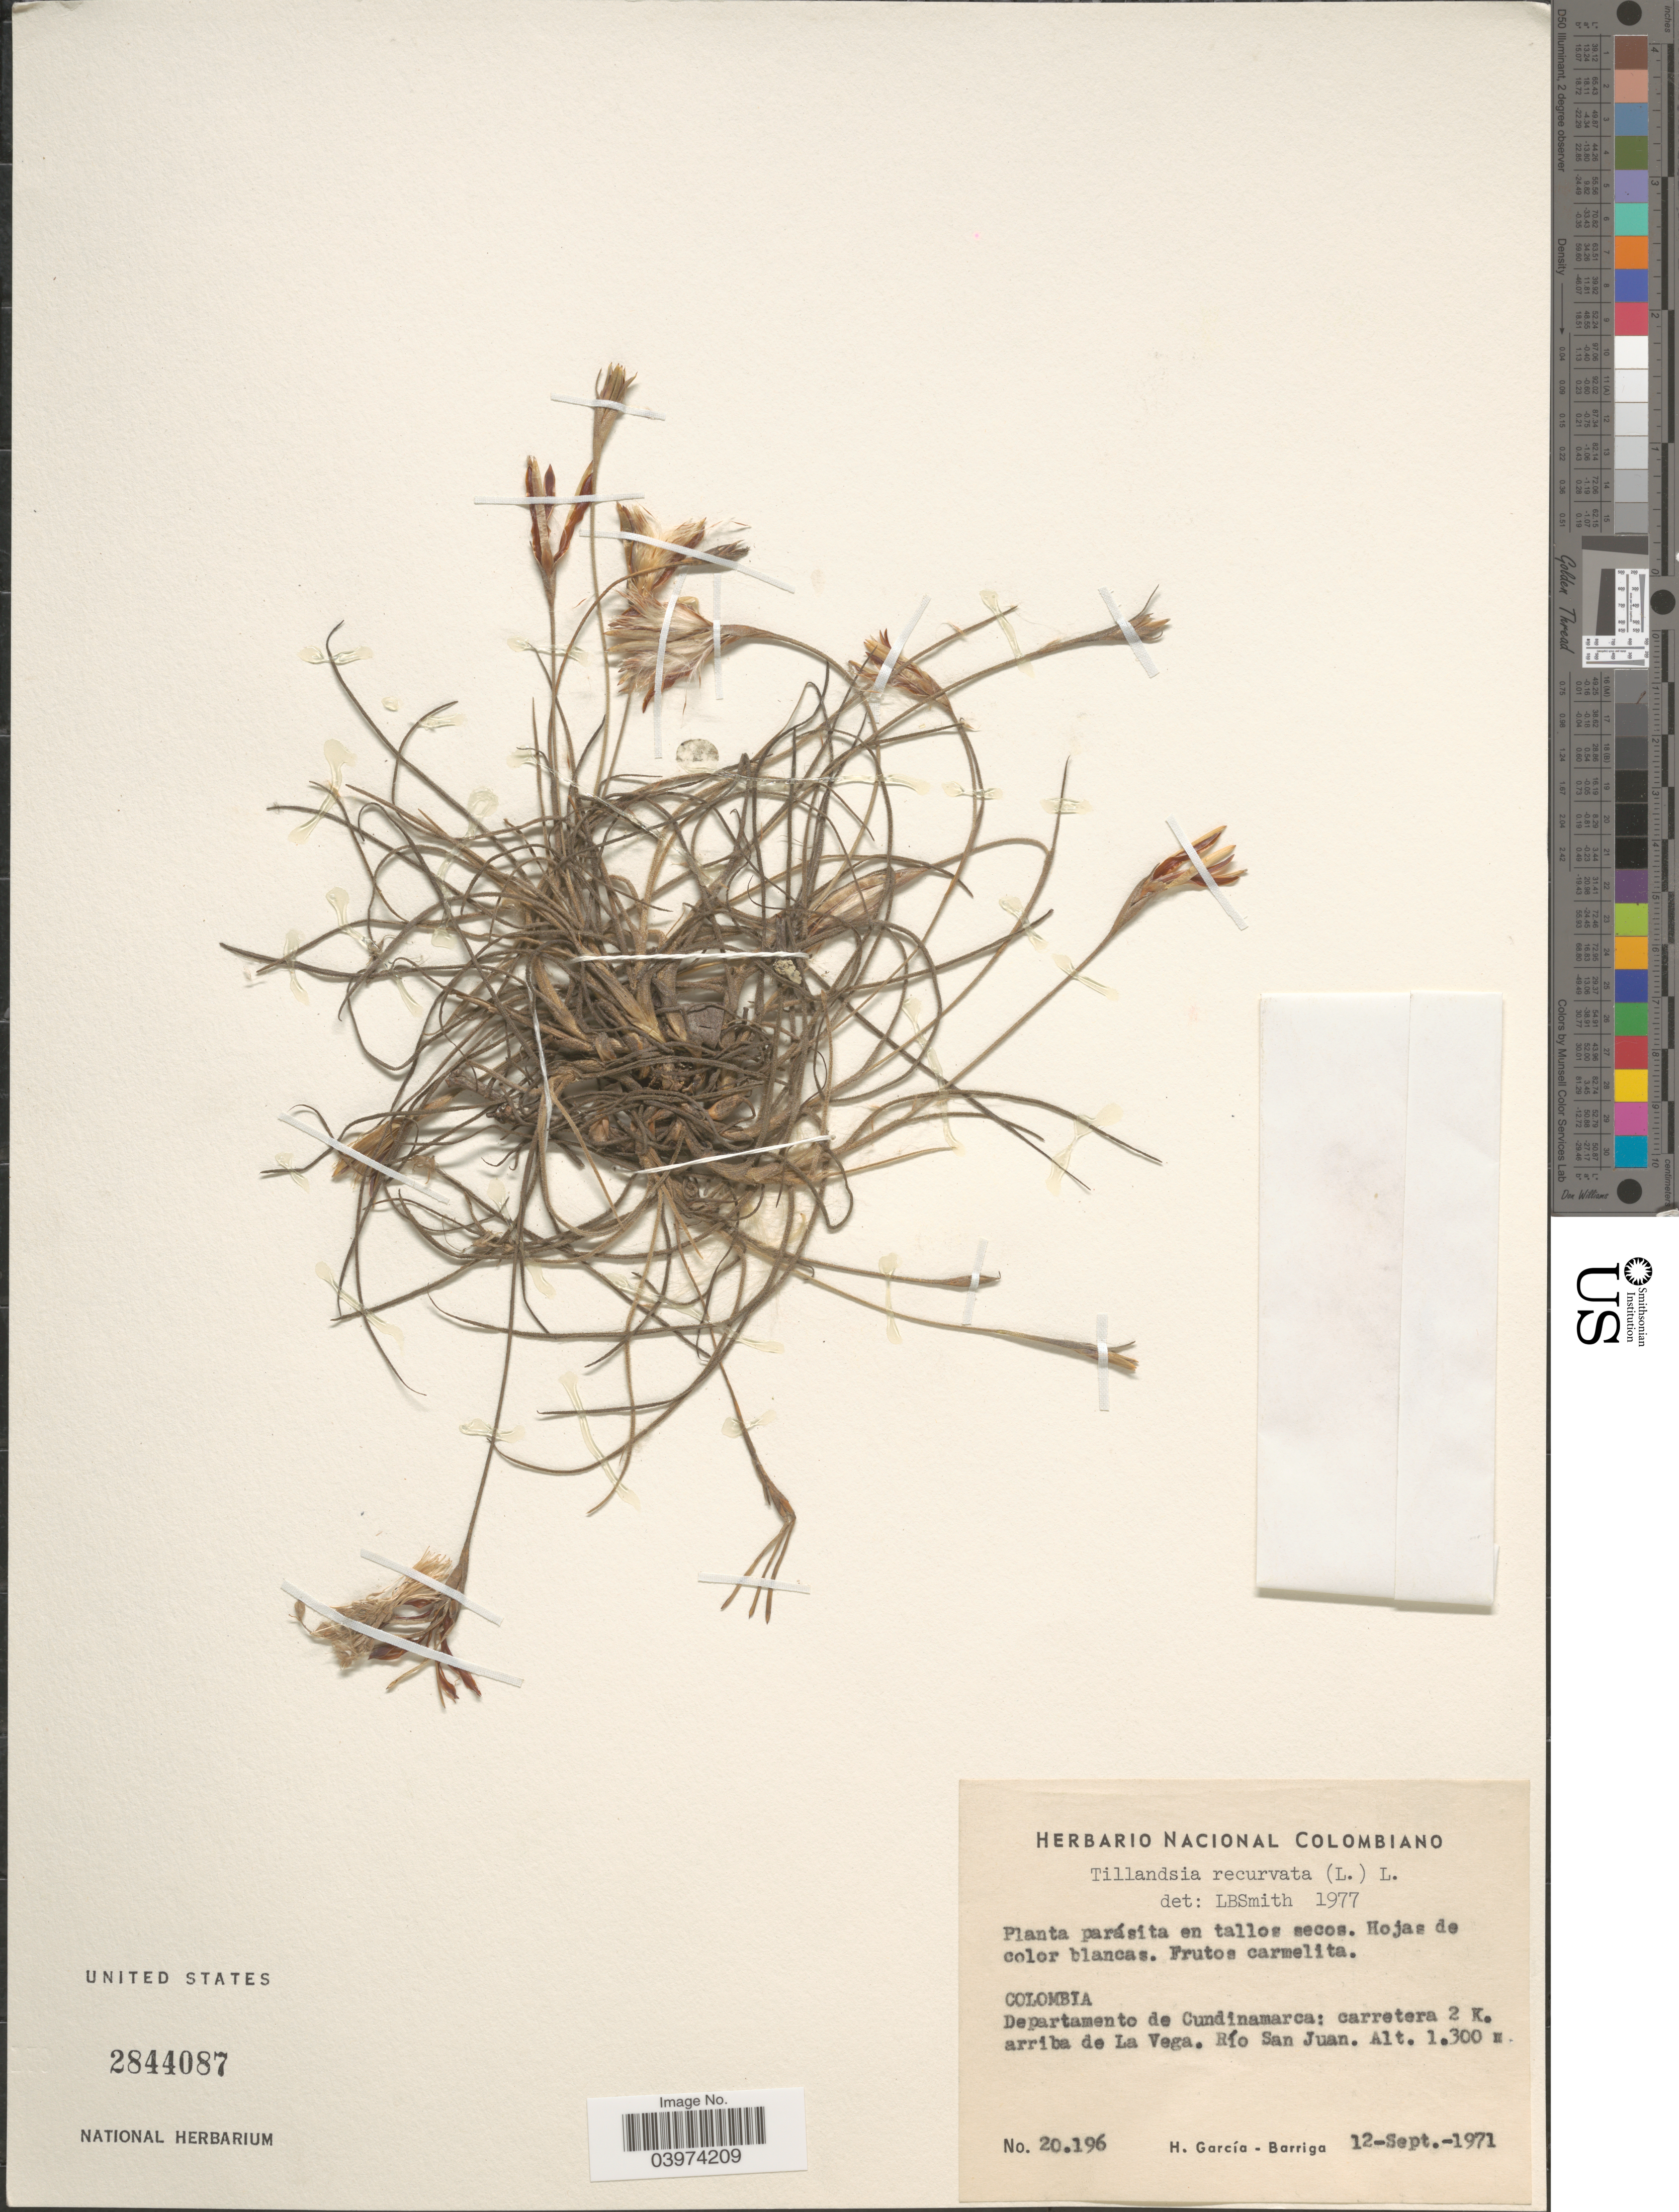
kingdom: Plantae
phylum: Tracheophyta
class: Liliopsida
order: Poales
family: Bromeliaceae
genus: Tillandsia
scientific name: Tillandsia recurvata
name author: L.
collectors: H. García Barriga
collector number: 20196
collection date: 1971-09-12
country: Colombia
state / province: Cundinamarca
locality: Departamento de Cundinamarca: carretera 2 K. arriba de La Vega. Río San Juan.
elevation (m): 1300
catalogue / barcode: US 2844087